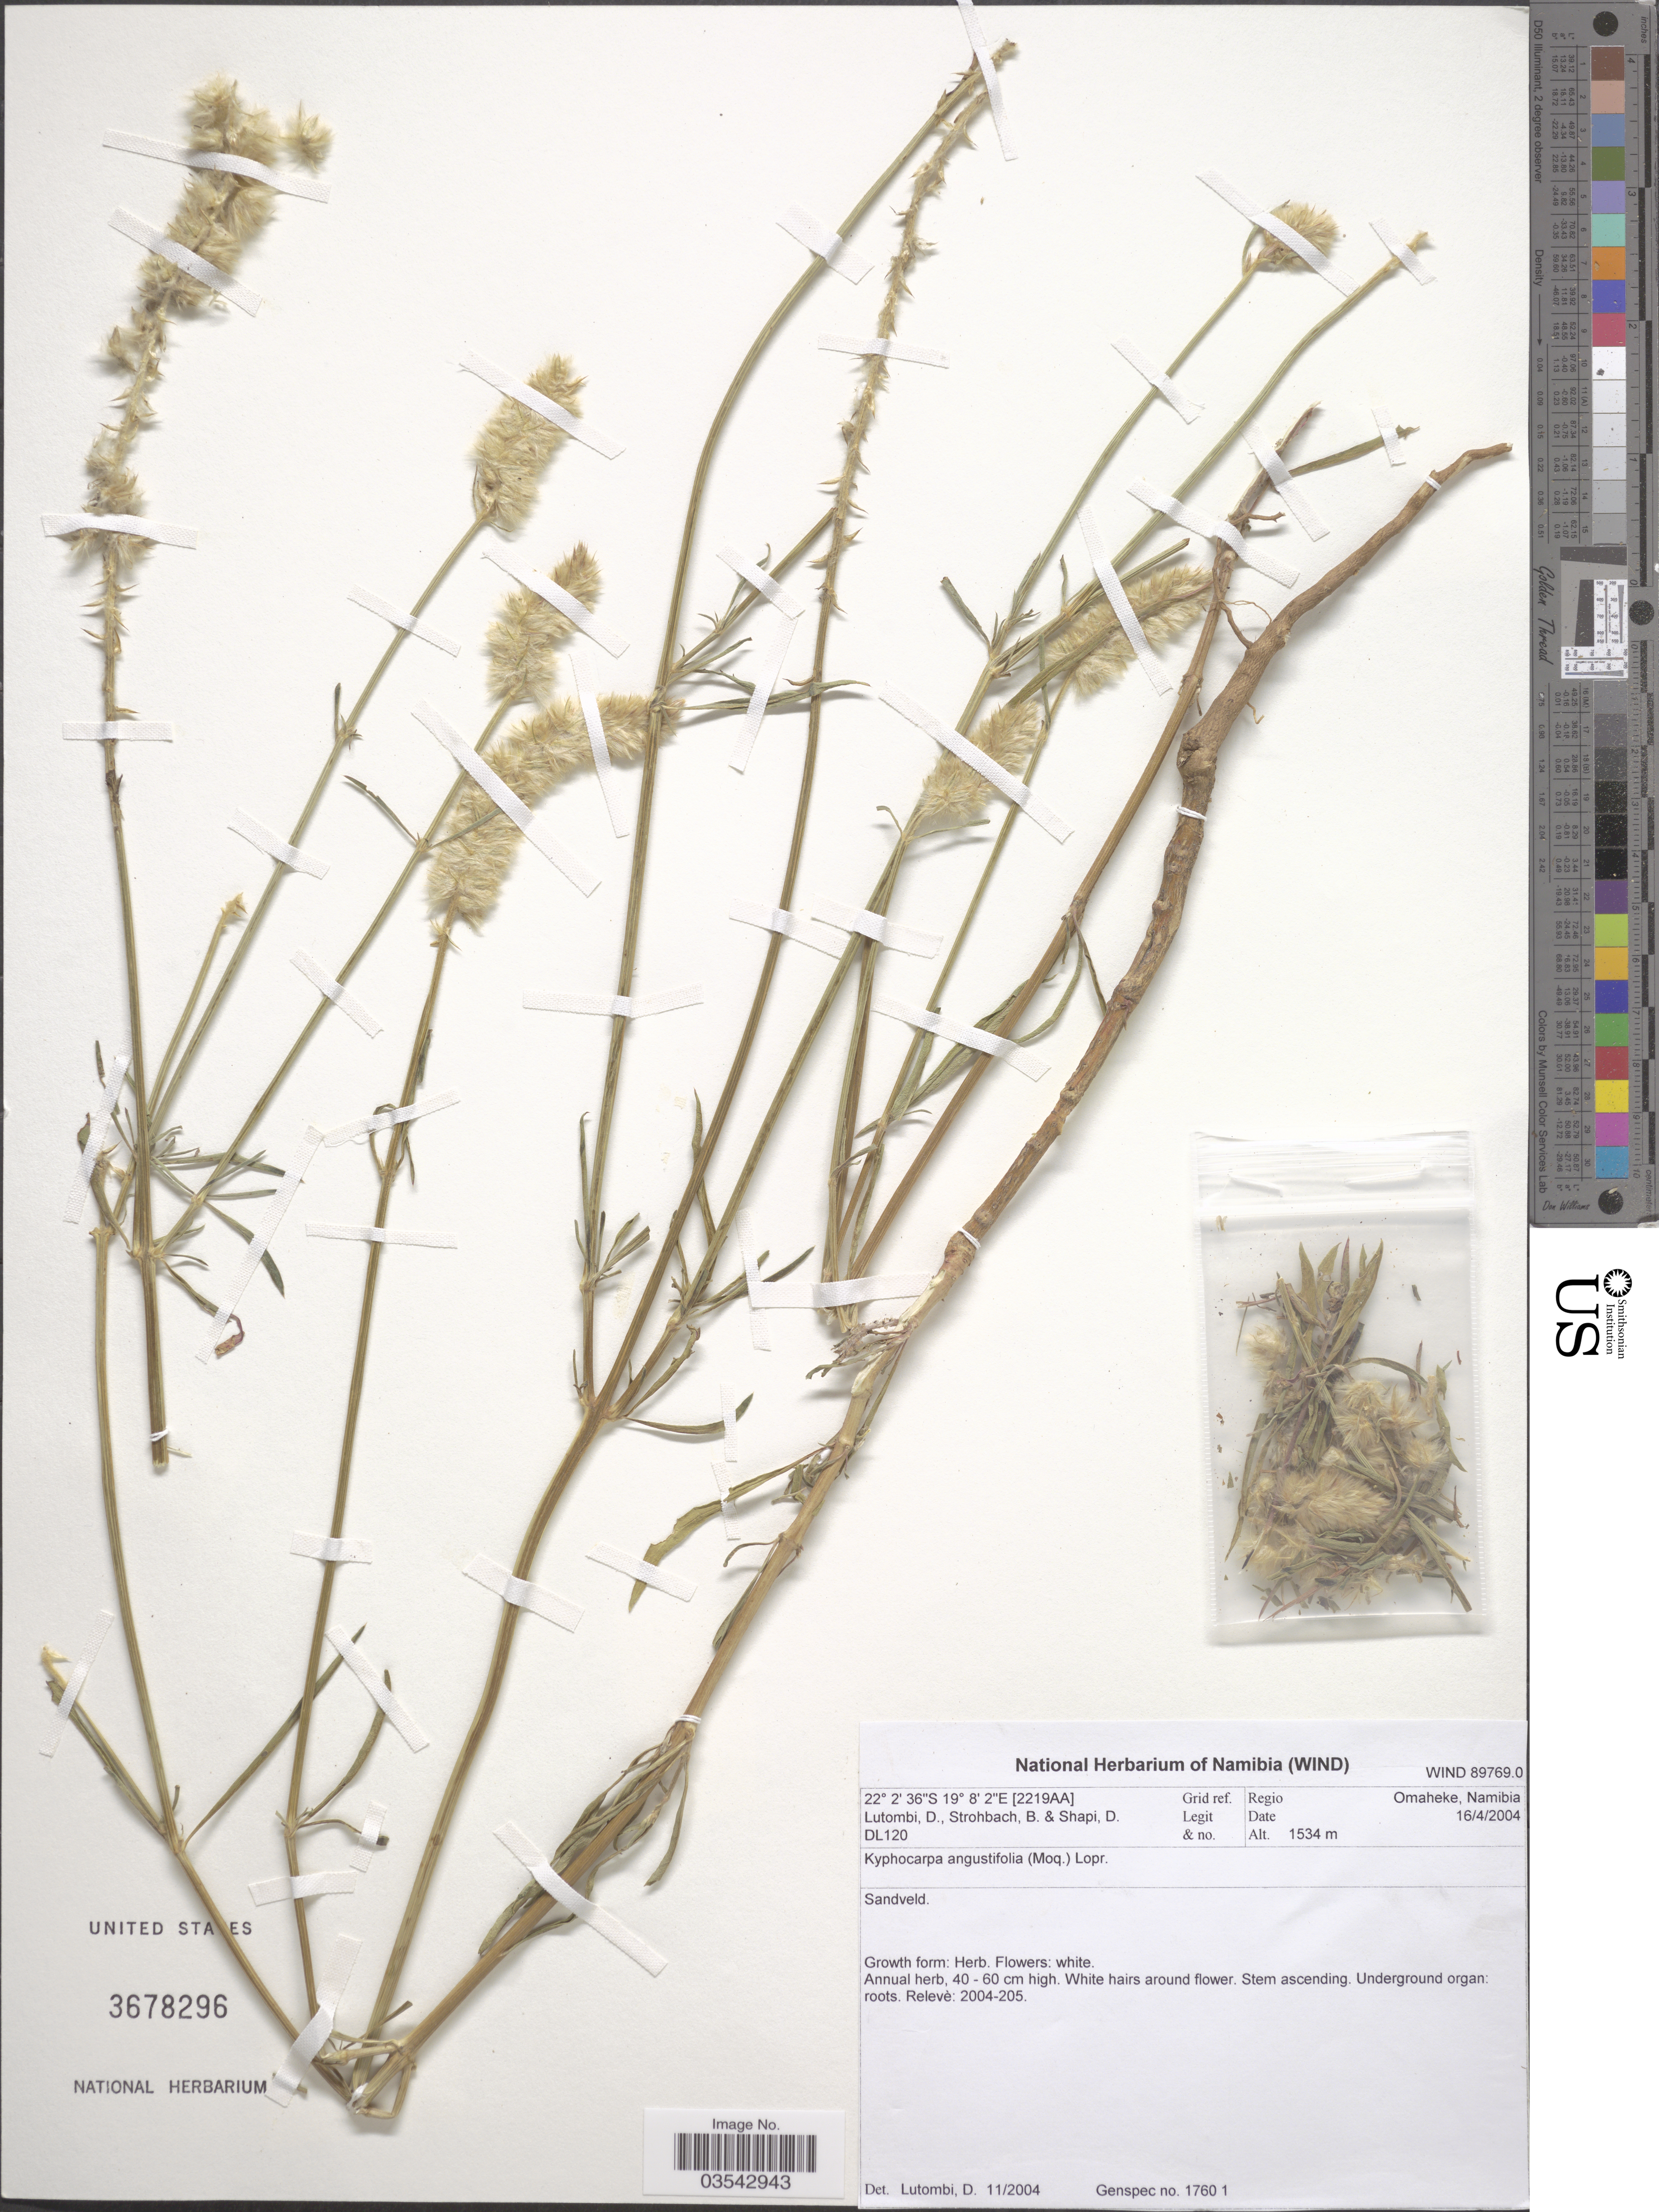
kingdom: Plantae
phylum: Tracheophyta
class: Magnoliopsida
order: Caryophyllales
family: Amaranthaceae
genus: Sericocoma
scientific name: Sericocoma angustifolia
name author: Hook. f.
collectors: D. Lutombi, B. Strohbach & D. Shapi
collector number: DL120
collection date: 2004-04-16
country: Namibia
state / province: Omaheke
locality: Grid ref. [2219AA]. Regio Omaheke. Sandveld.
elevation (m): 1534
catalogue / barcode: US 3678296